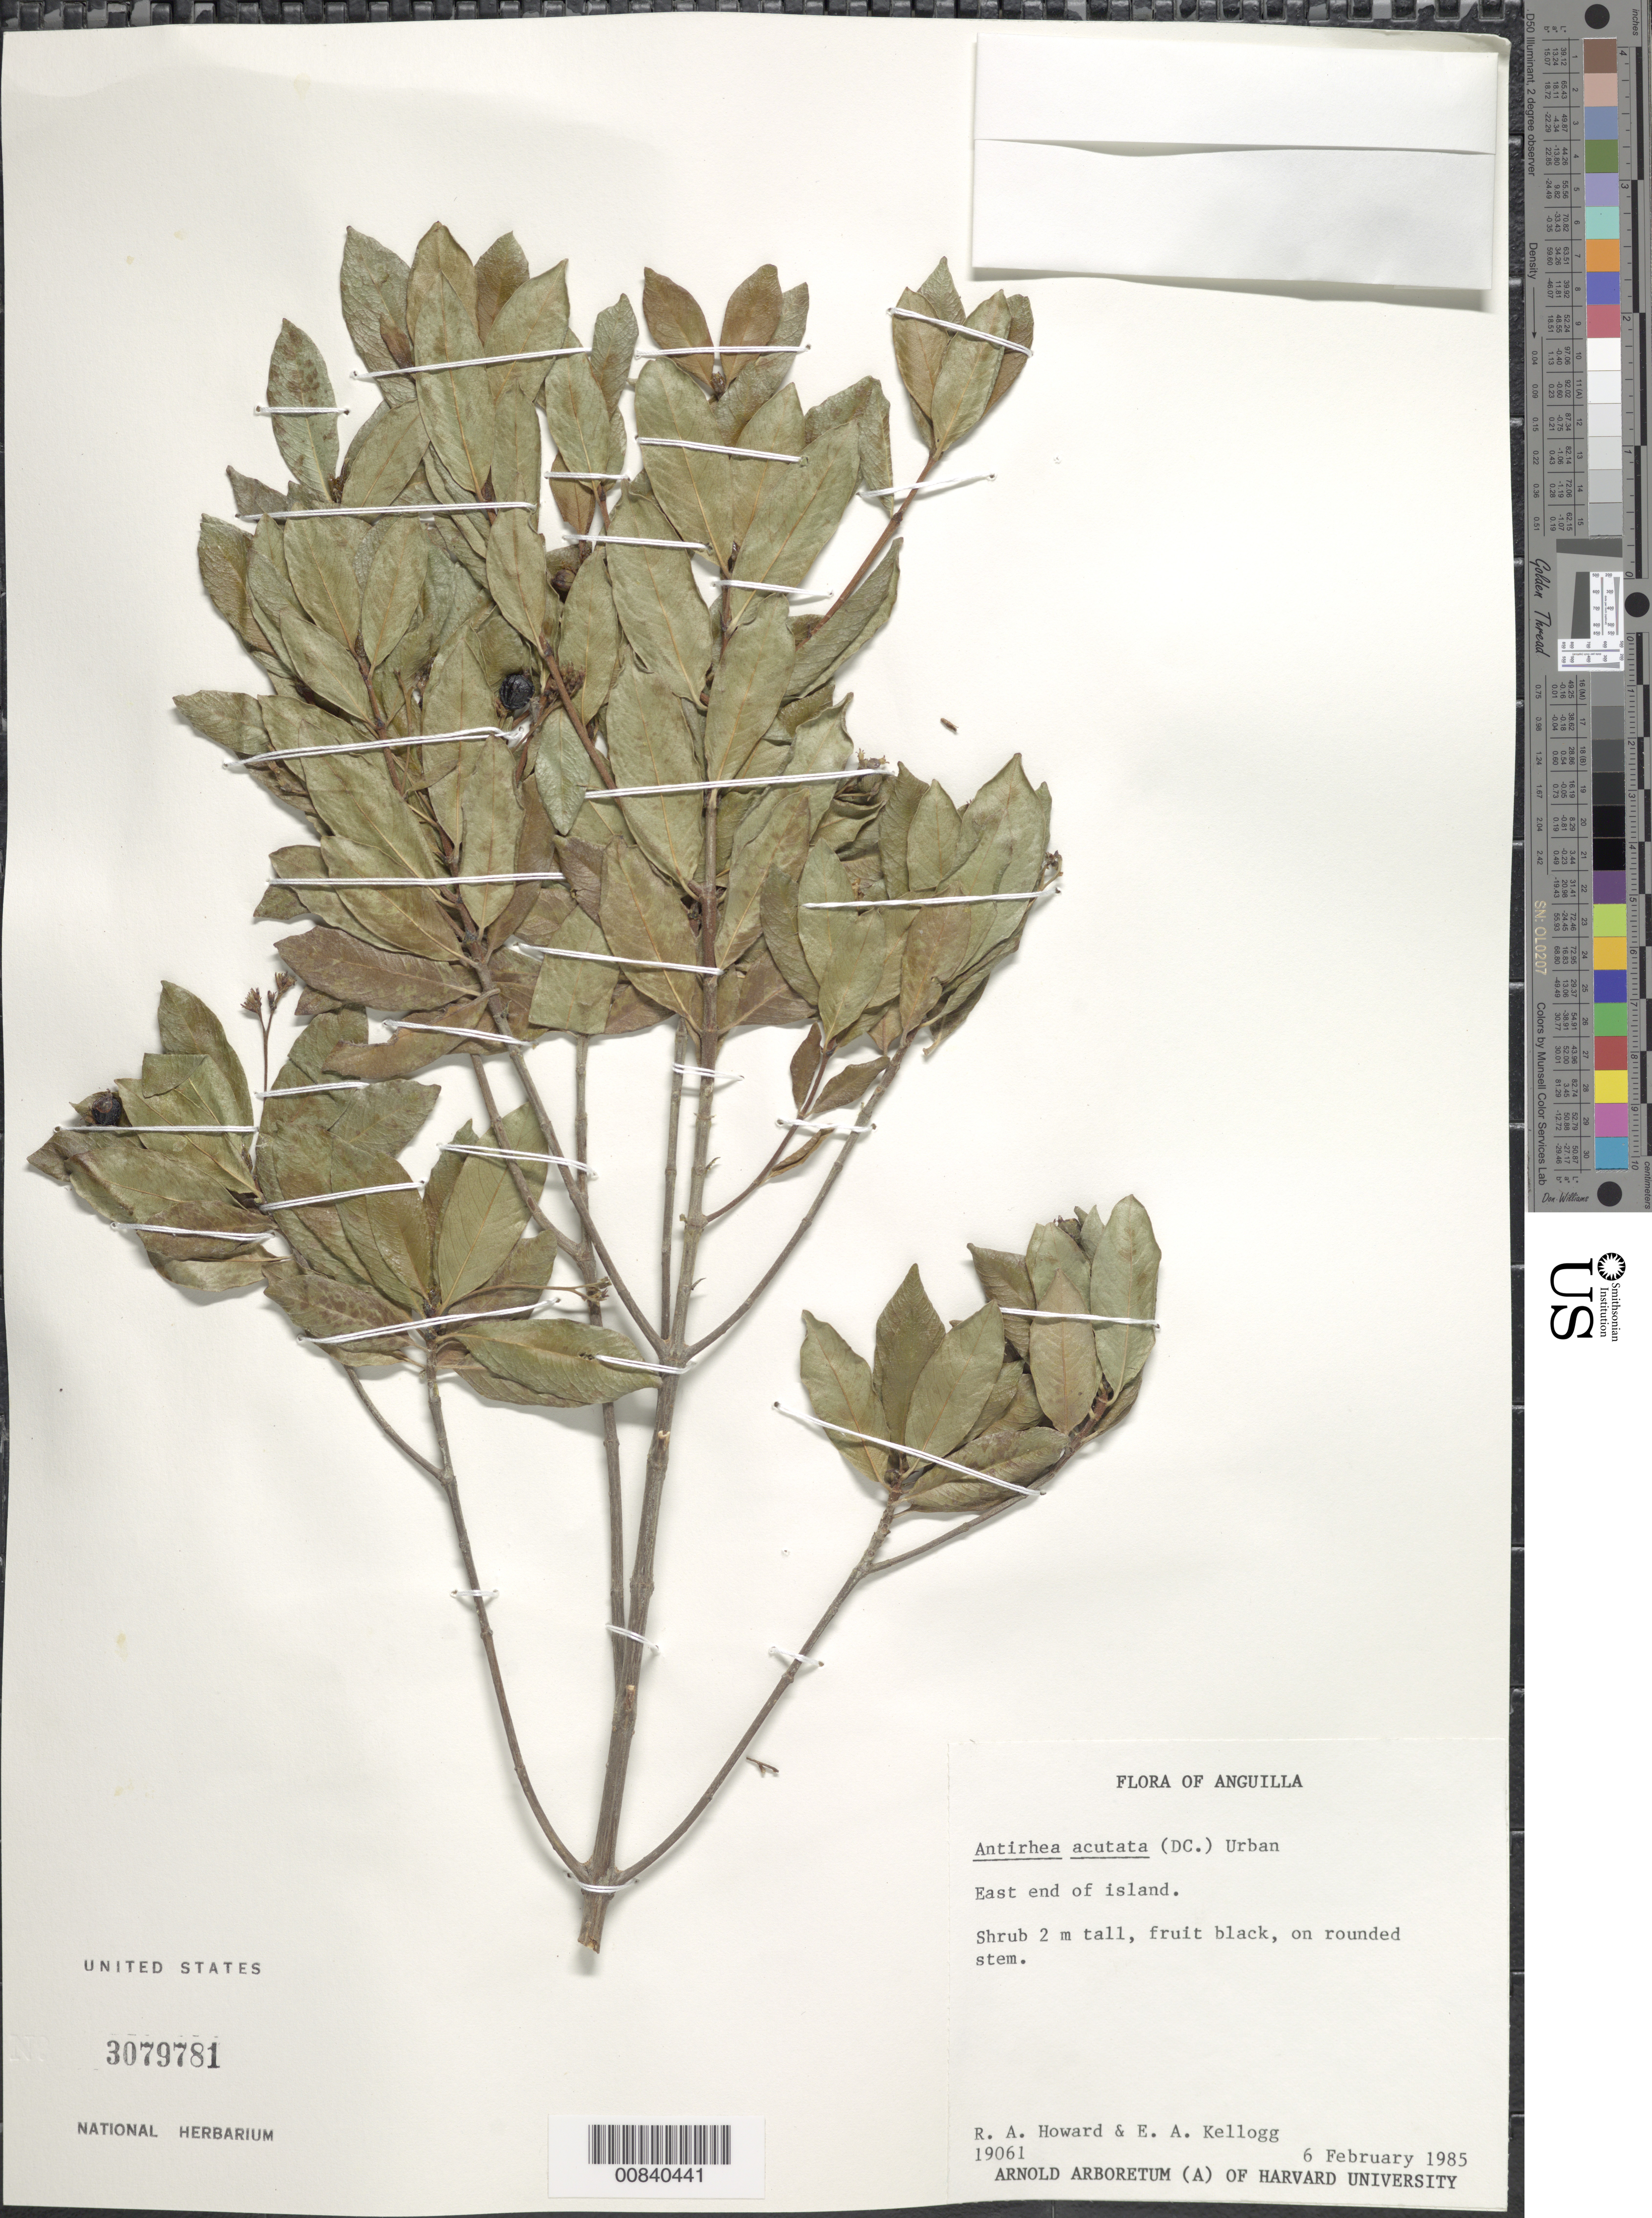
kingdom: Plantae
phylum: Tracheophyta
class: Magnoliopsida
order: Gentianales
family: Rubiaceae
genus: Stenostomum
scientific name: Stenostomum acutatum var. acutatum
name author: DC.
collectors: R. A. Howard & E. A. Kellogg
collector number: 19061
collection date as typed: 06 Feb 1985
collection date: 1985-02-06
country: Anguilla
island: Anguilla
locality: Anguilla. East end of island.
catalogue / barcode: US 3079781